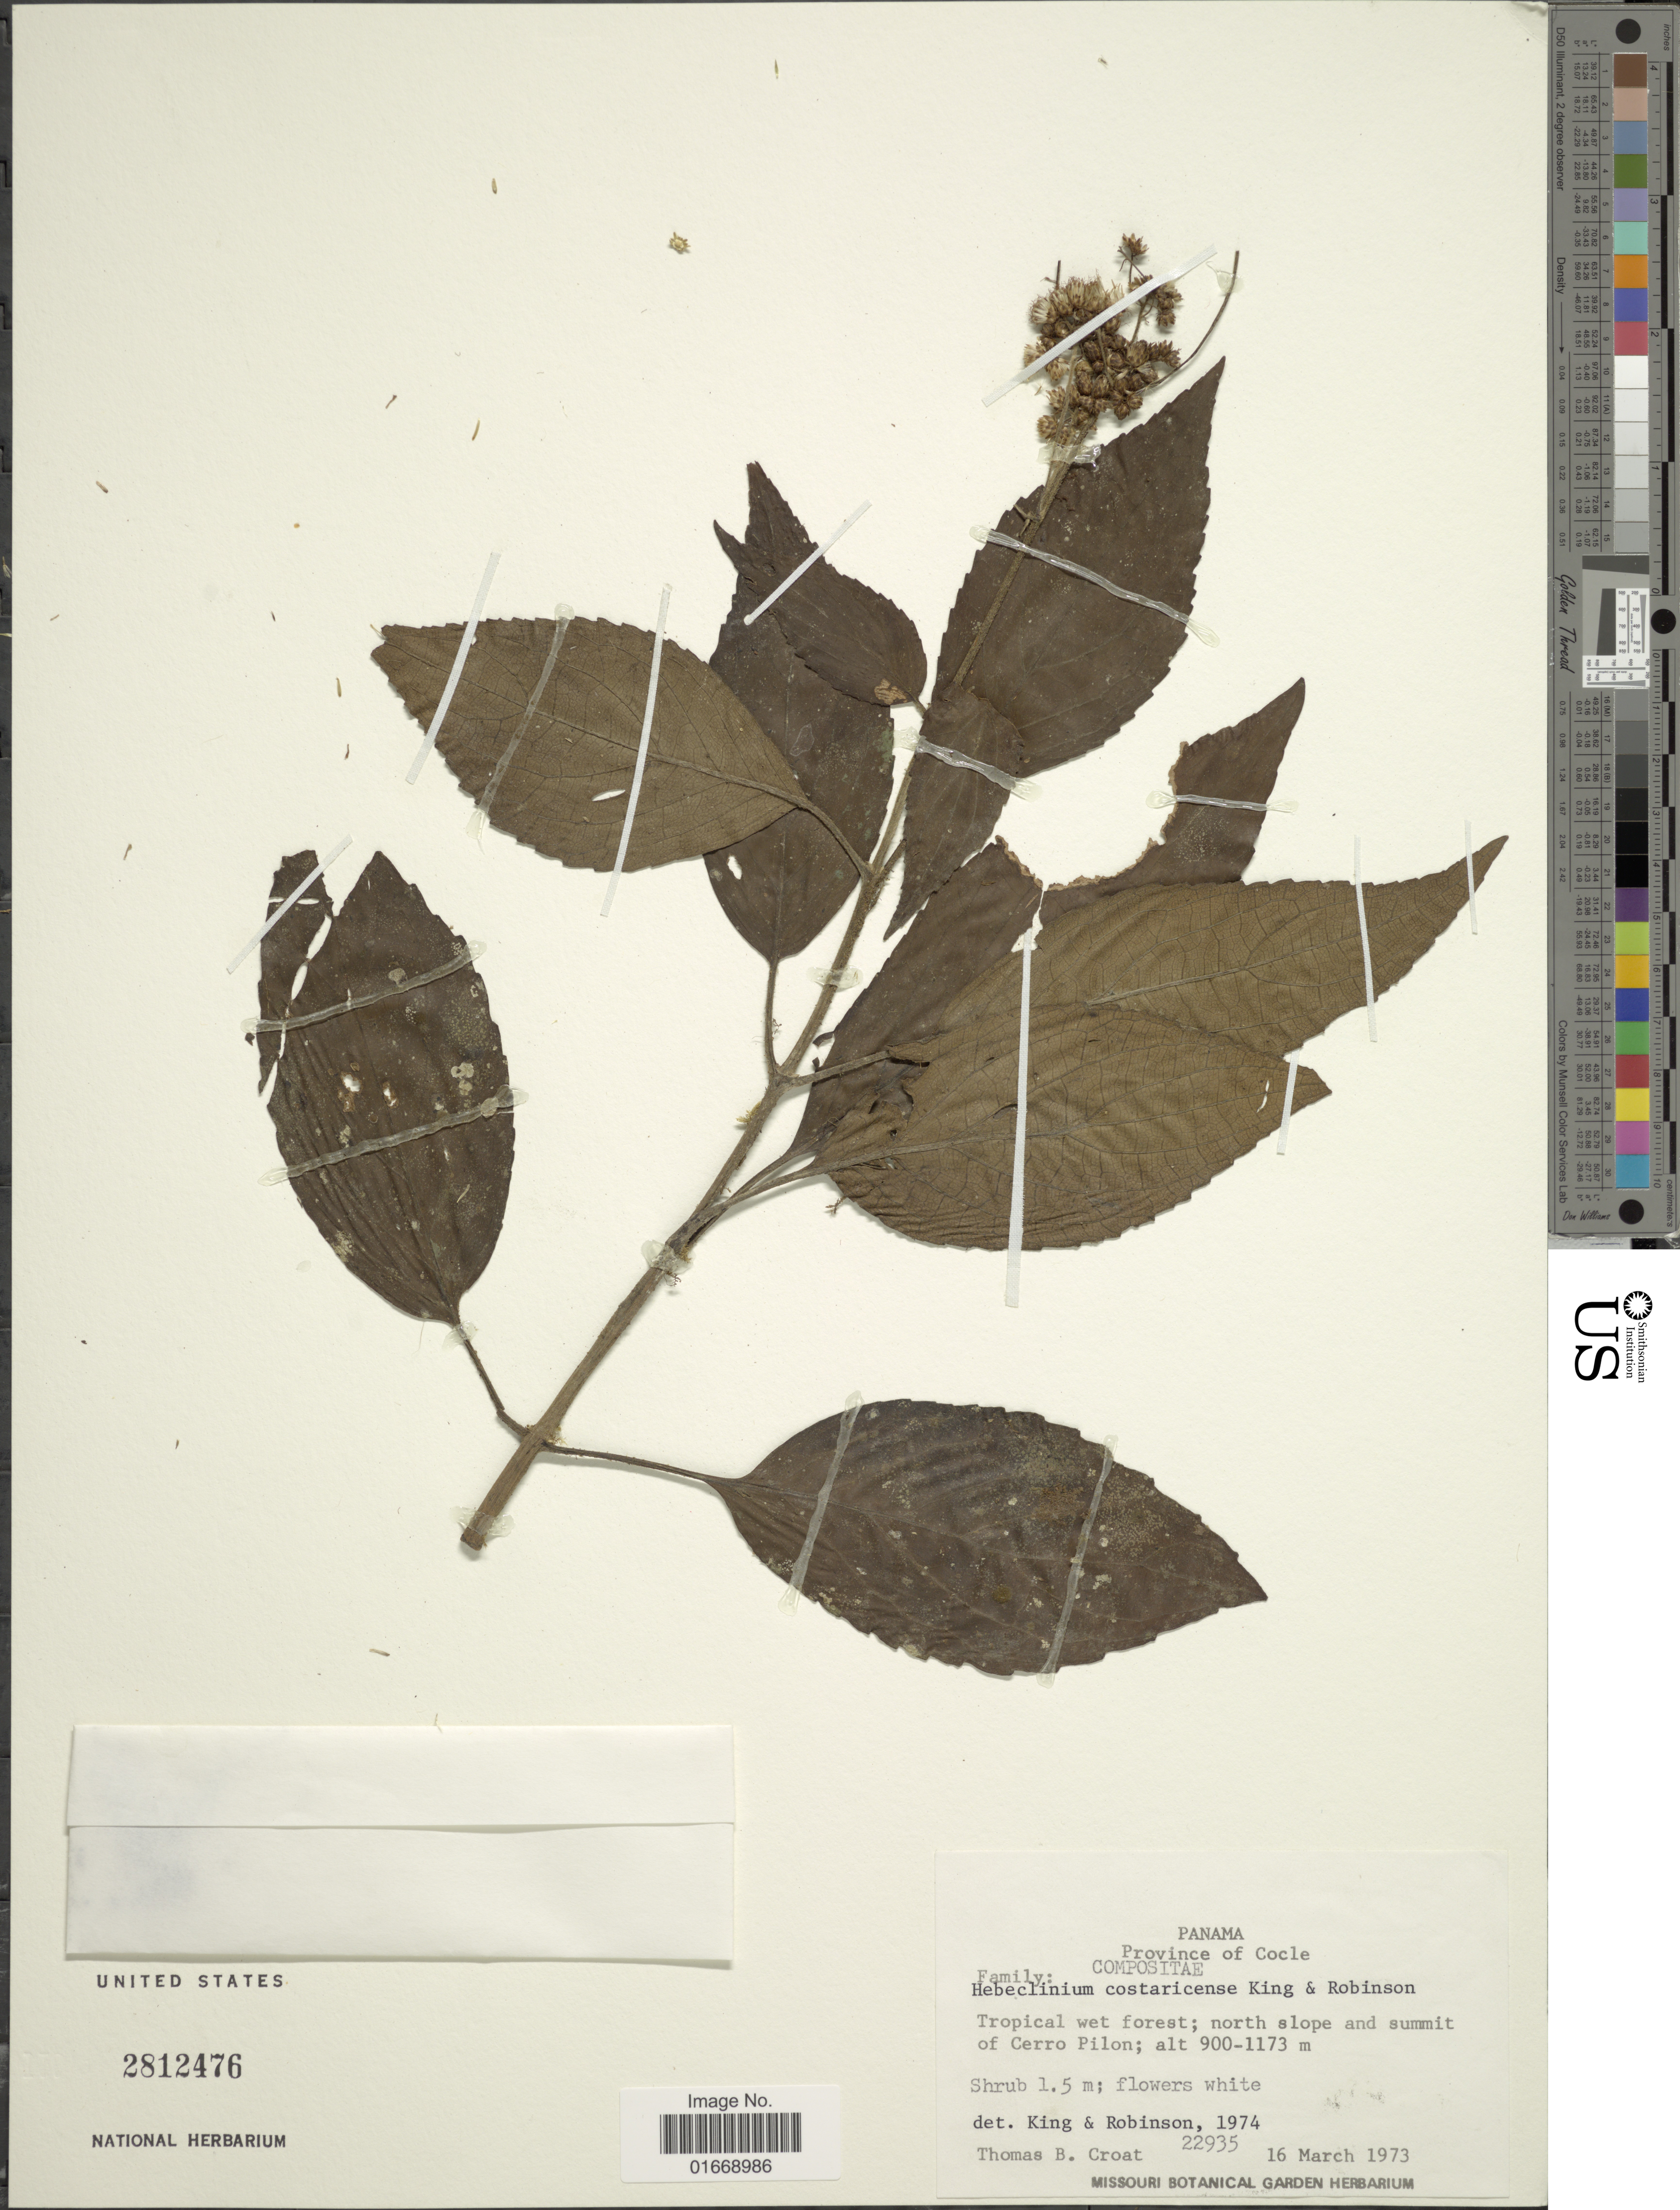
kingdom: Plantae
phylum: Tracheophyta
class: Magnoliopsida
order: Asterales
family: Asteraceae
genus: Hebeclinium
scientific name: Hebeclinium costaricense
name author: R.M. King & H. Rob.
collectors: T. B. Croat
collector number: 22935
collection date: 1973-03-16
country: Panama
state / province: Coclé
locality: North slope and summit of Cerro Pilon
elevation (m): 900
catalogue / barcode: US 2812476